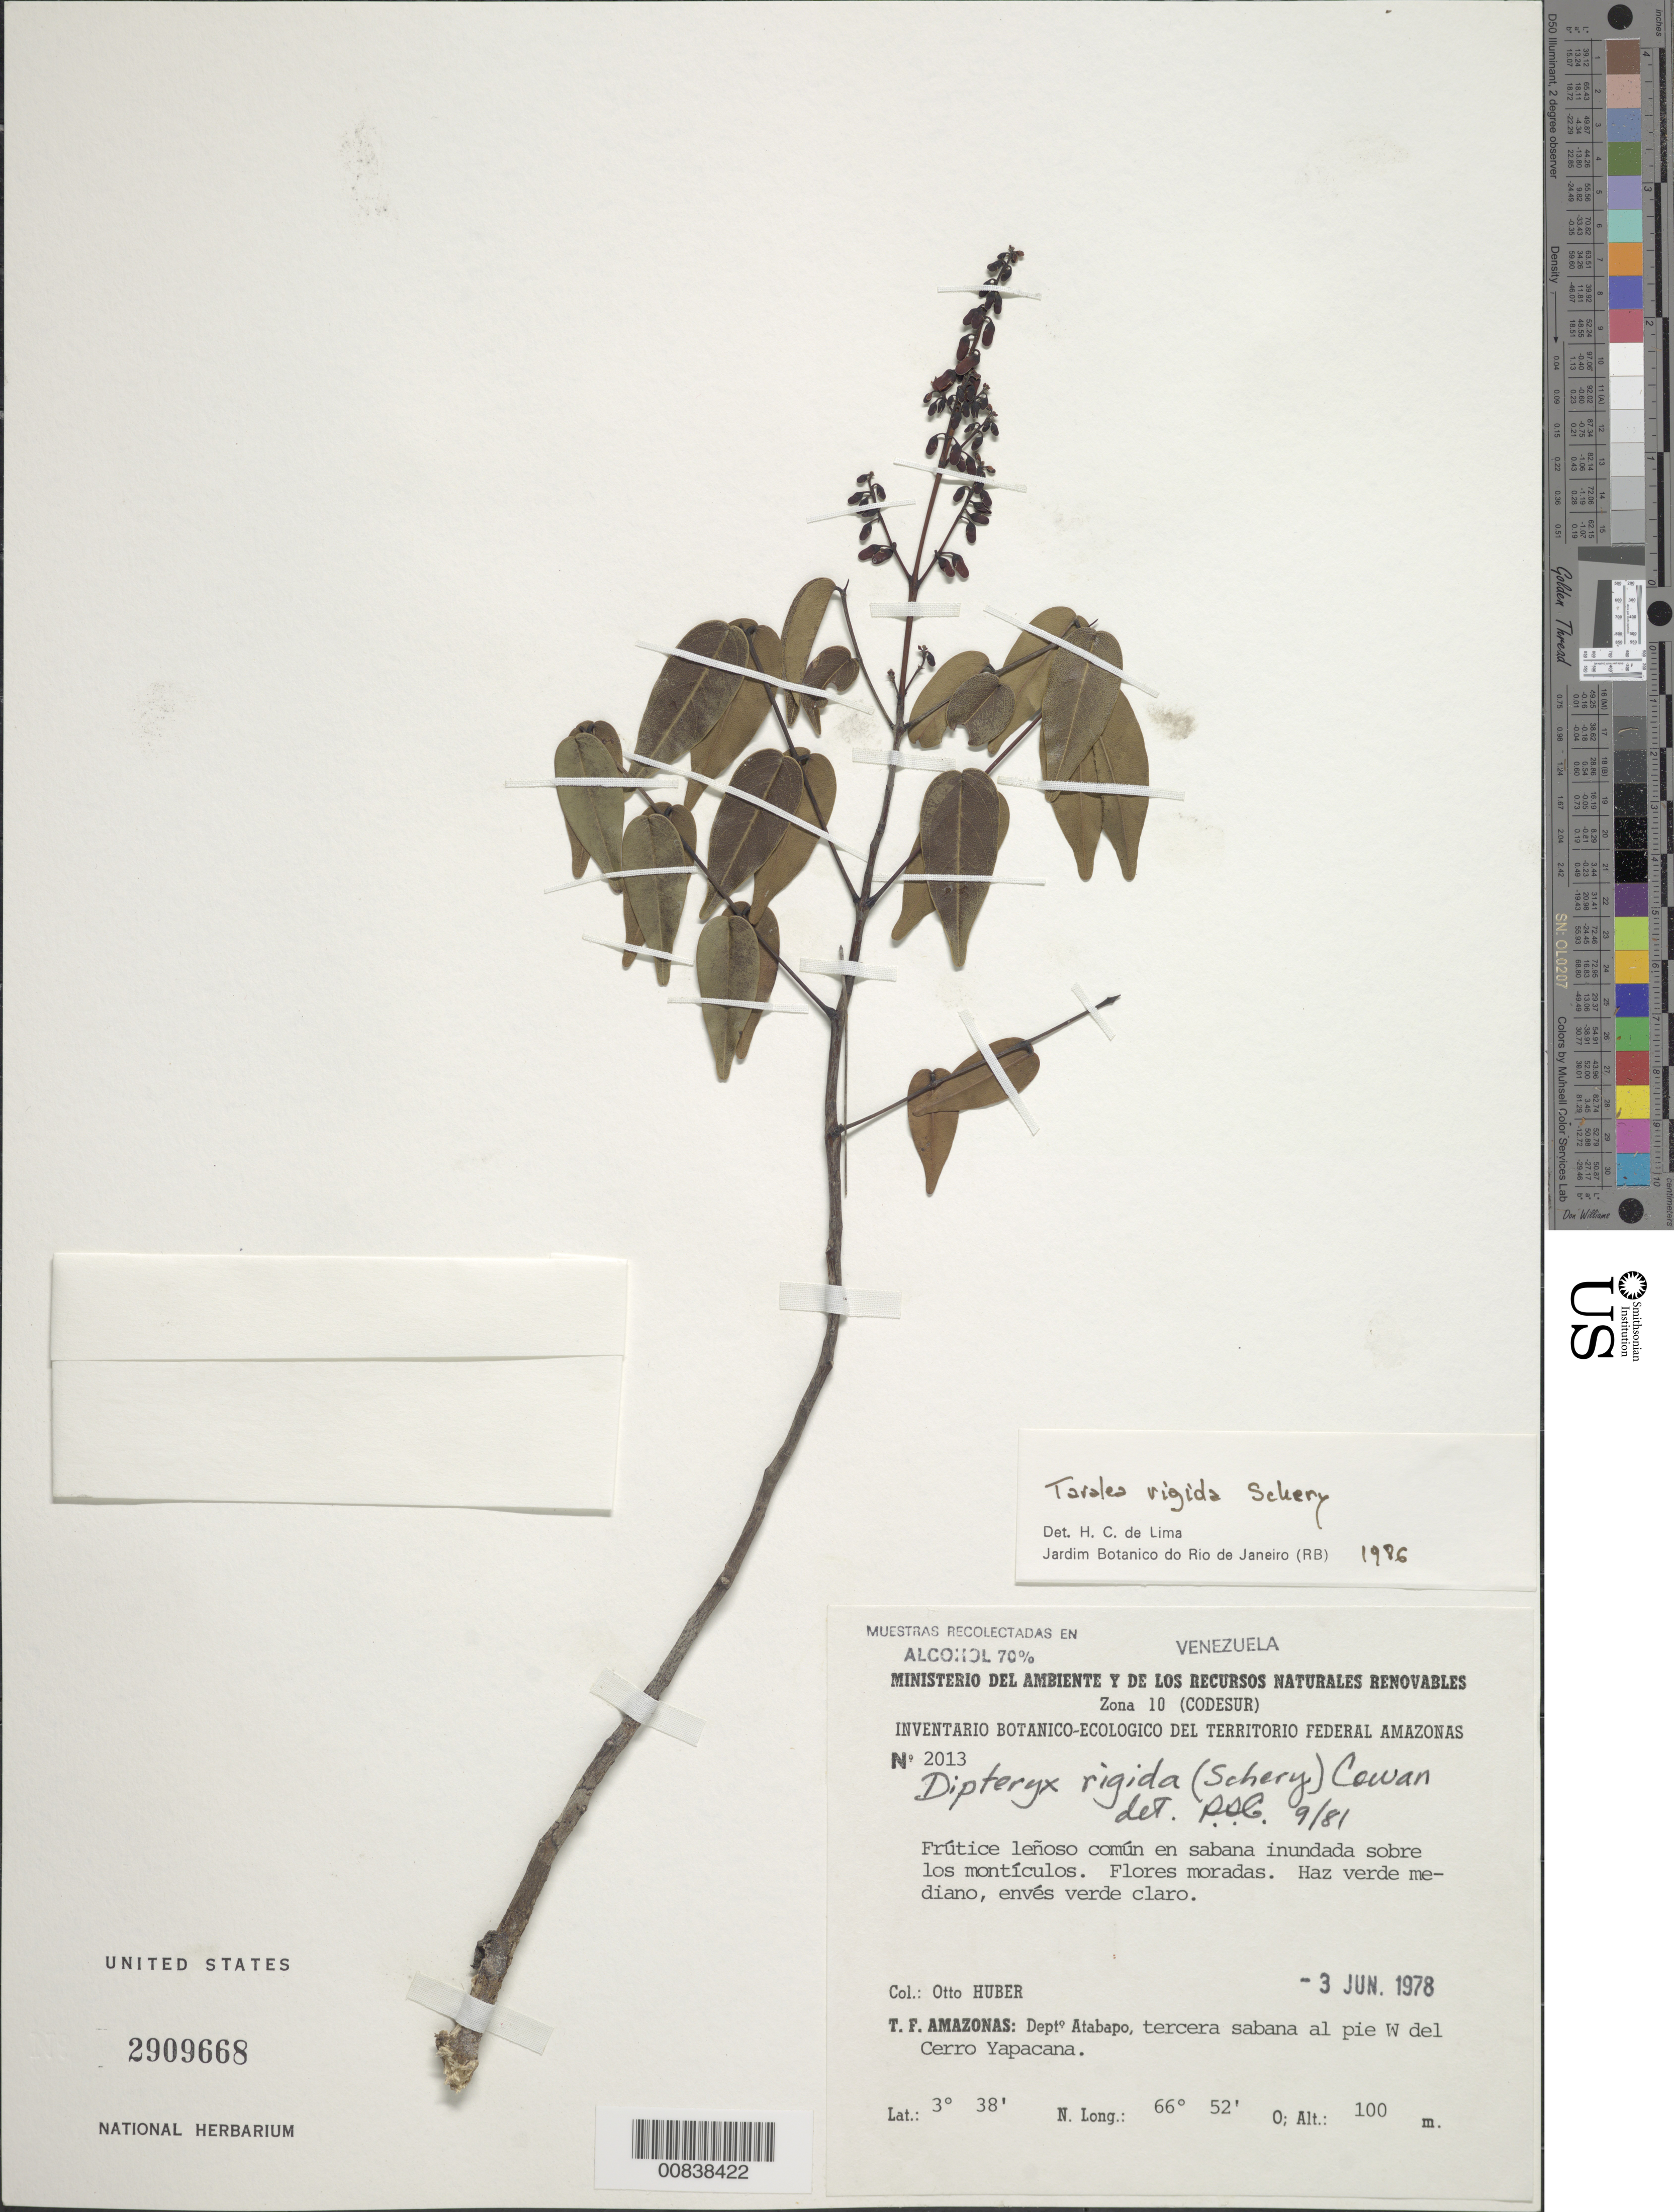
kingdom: Plantae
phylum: Tracheophyta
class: Magnoliopsida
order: Fabales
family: Fabaceae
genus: Taralea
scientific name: Taralea rigida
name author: Schery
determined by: Lima, H. C. de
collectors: O. Huber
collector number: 2013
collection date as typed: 3-Jun-78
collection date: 1978-06-03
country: Venezuela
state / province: Amazonas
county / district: Atabapo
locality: Cerro Yapacána, W del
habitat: Sabana inundada sobre los monticulos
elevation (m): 100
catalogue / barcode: US 2909668